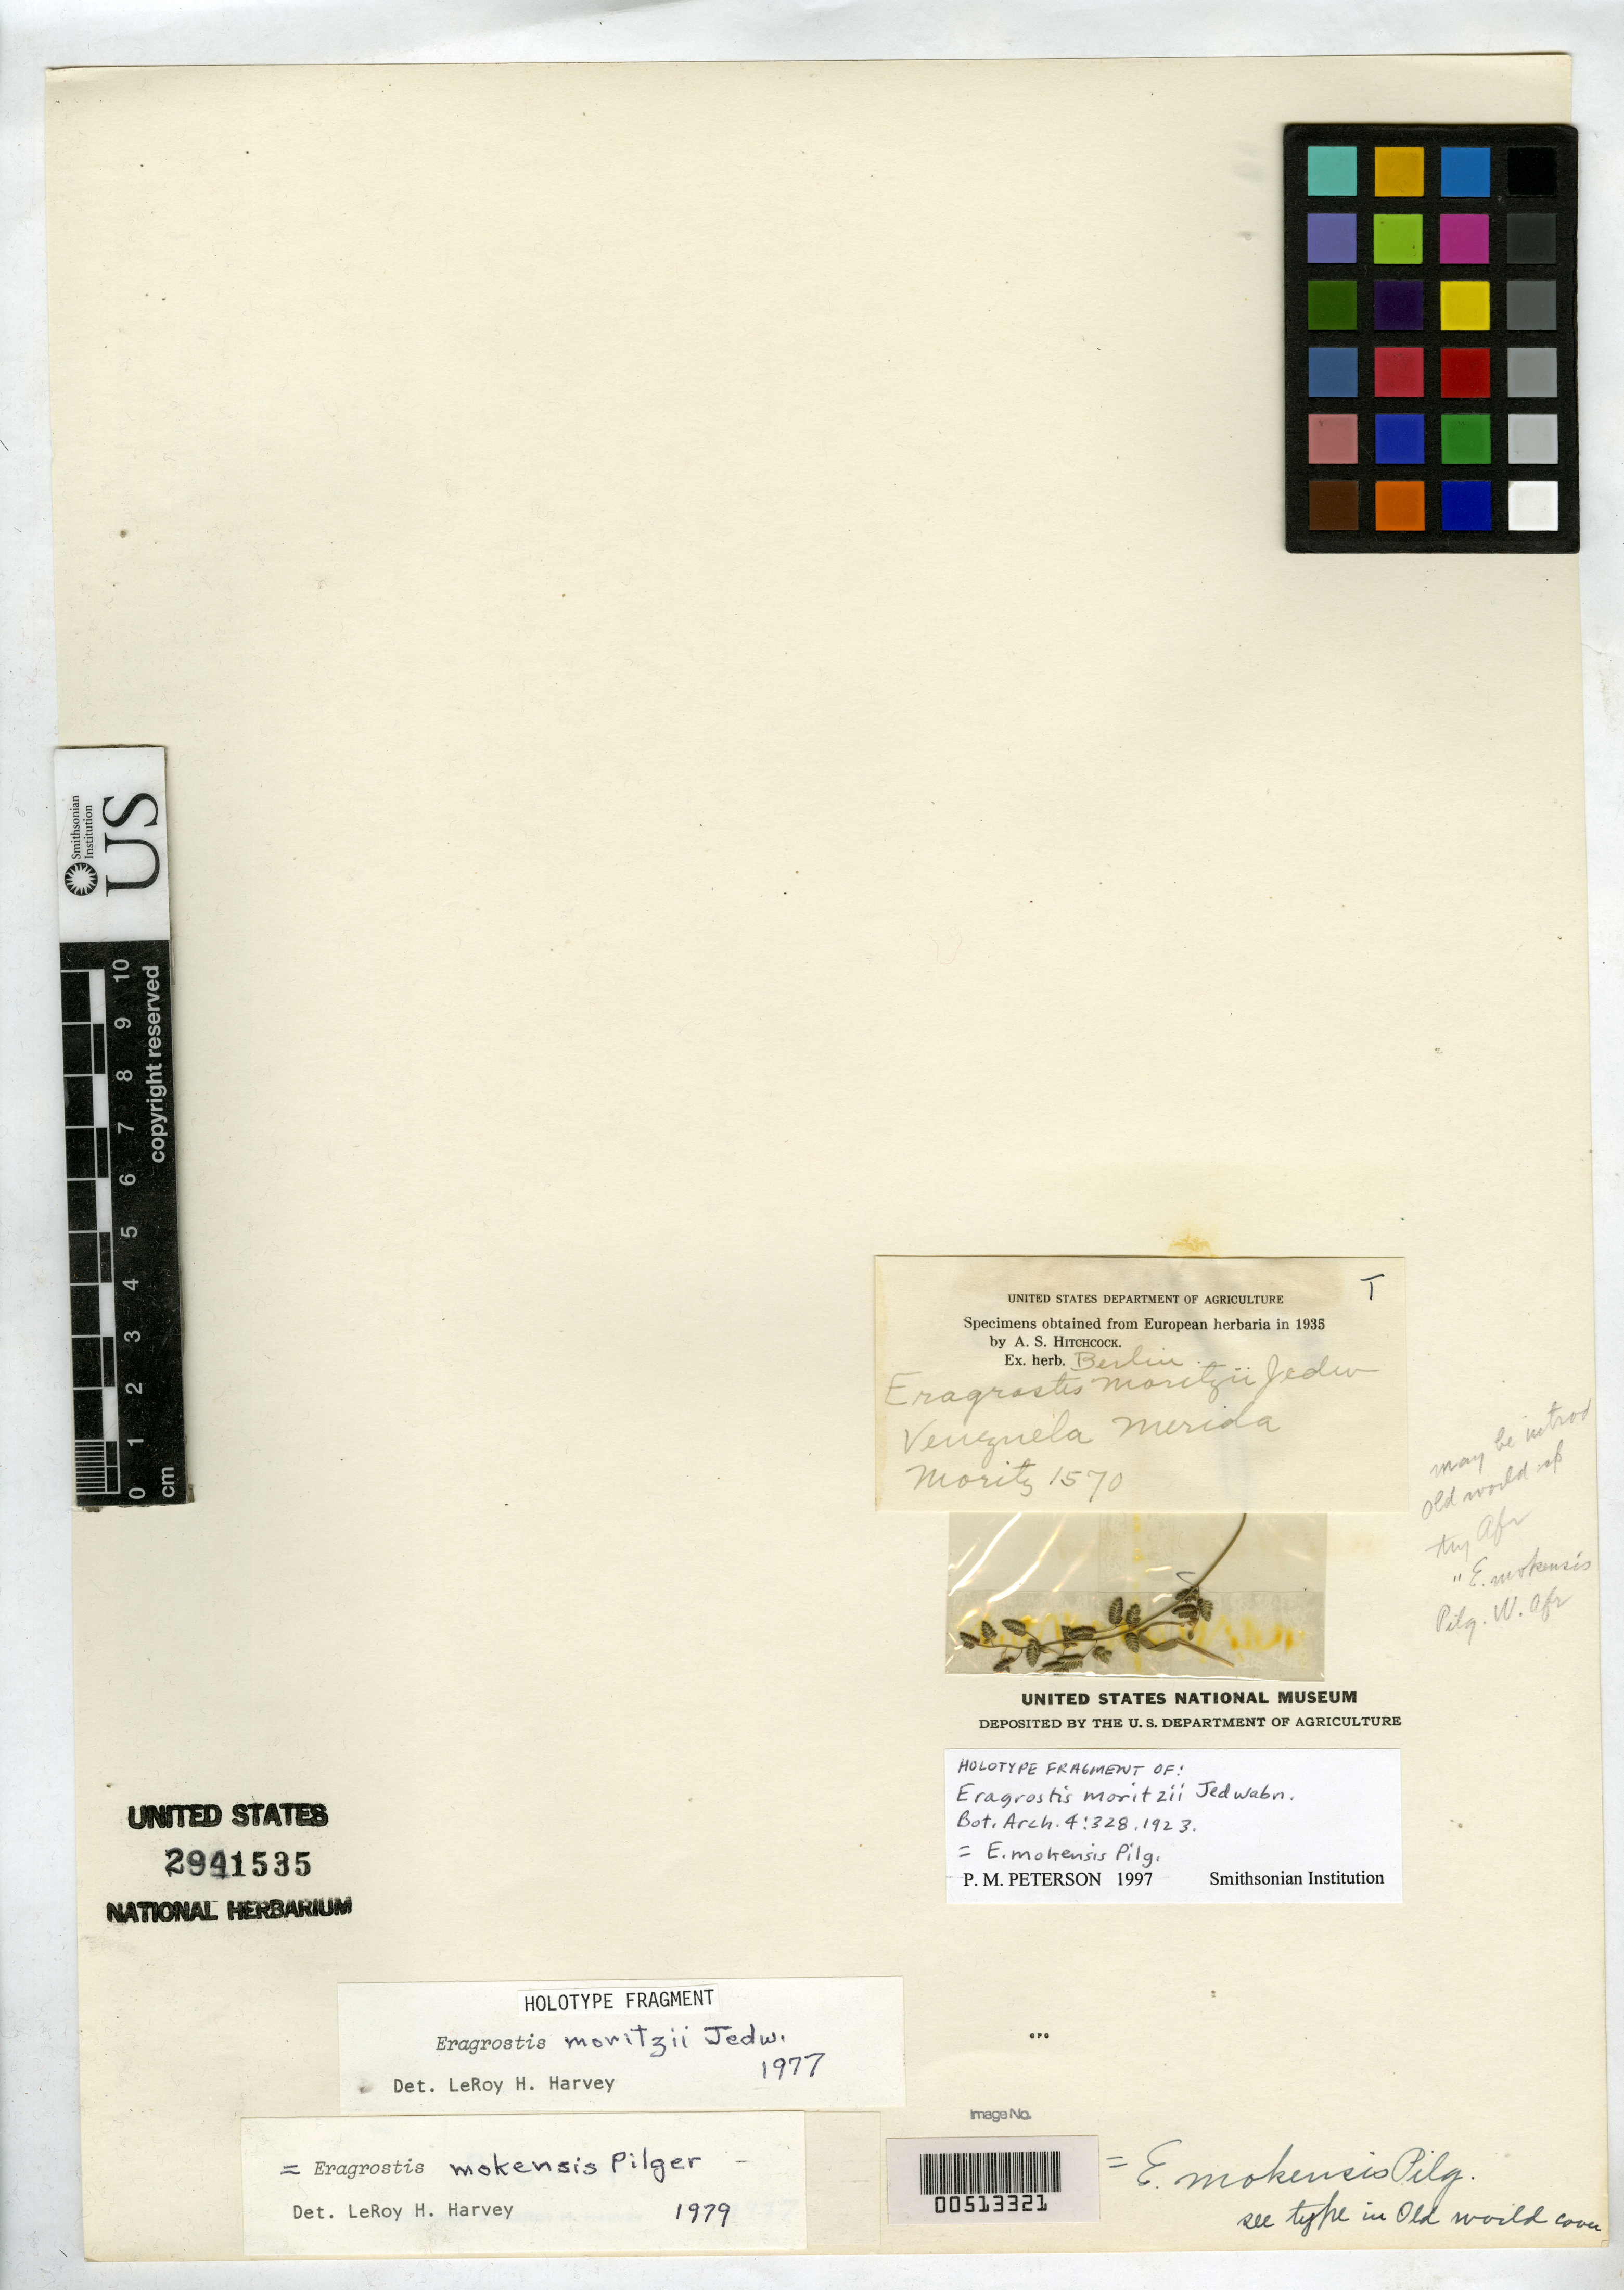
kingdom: Plantae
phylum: Tracheophyta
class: Liliopsida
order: Poales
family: Poaceae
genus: Eragrostis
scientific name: Eragrostis moritzii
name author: Jedwabn.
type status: Type Fragment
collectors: J. W. Moritz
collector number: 1570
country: Venezuela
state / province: Mérida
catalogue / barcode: US 2941535